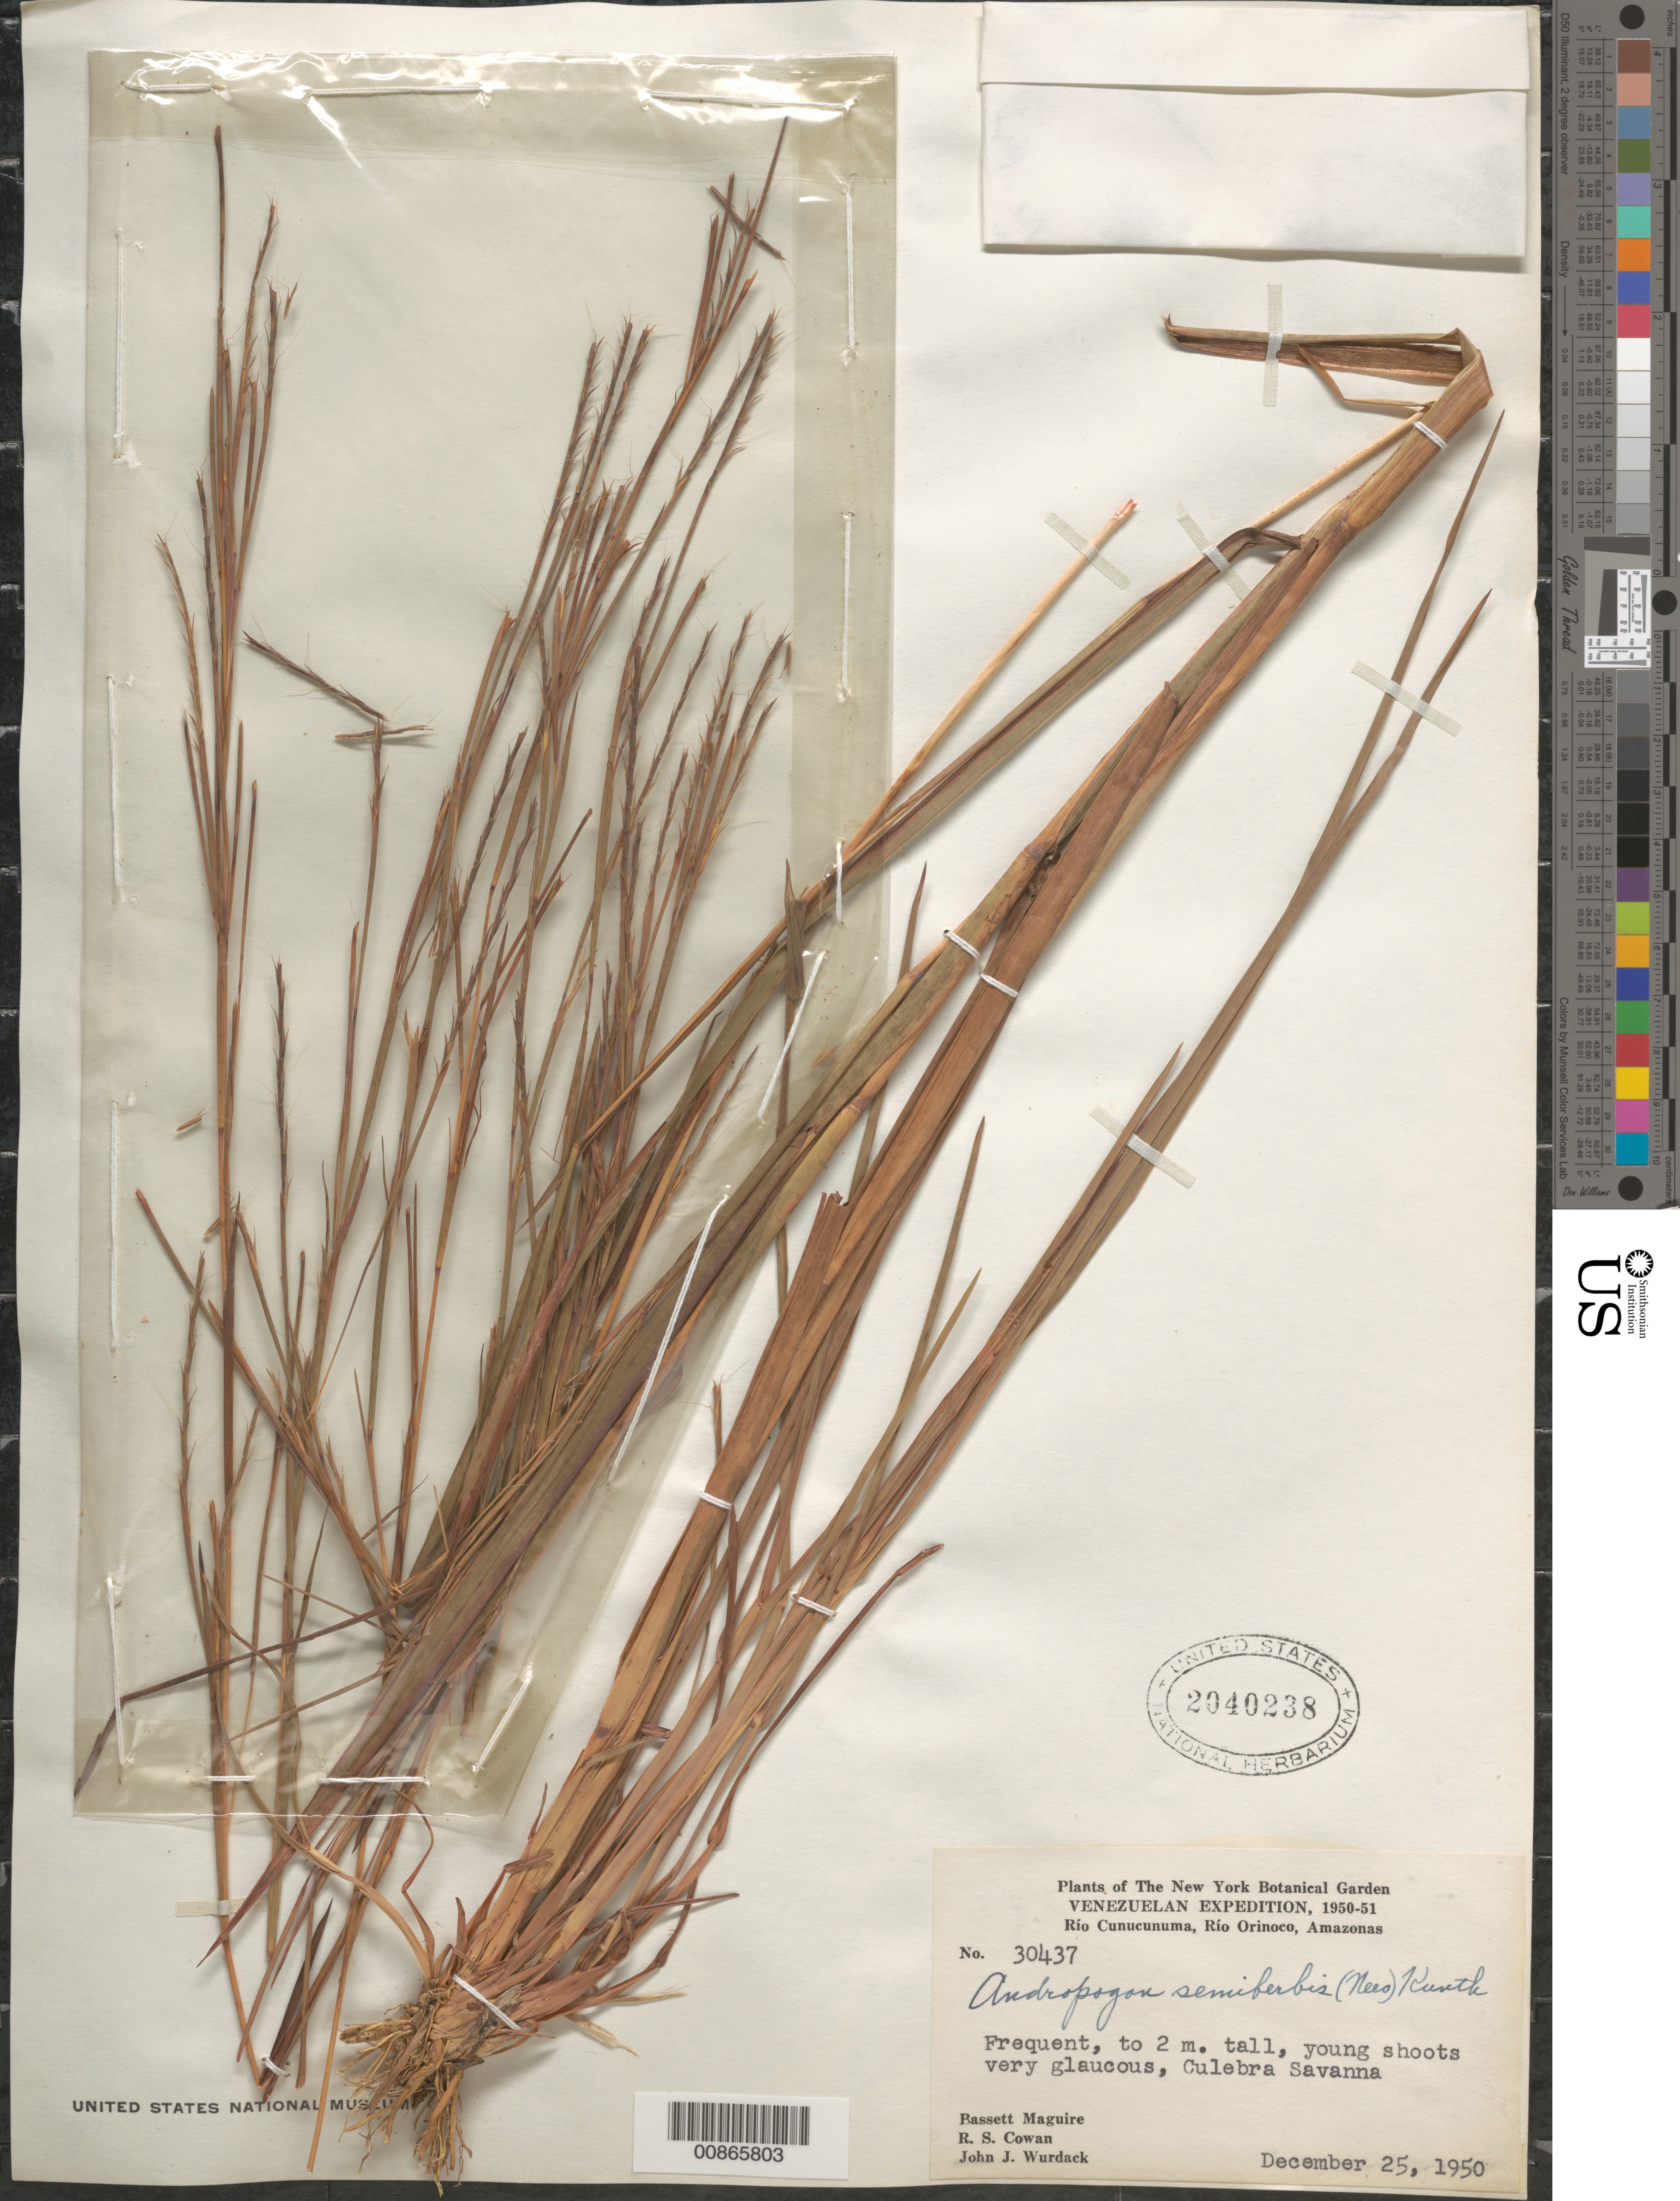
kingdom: Plantae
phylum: Tracheophyta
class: Liliopsida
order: Poales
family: Poaceae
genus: Schizachyrium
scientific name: Schizachyrium hirtiflorum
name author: Nees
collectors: B. Maguire, R. S. Cowan & J. J. Wurdack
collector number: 30437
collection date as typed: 25-Dec-50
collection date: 1950-12-25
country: Venezuela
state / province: Amazonas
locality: Río Cunucunuma, Río Orinoco, Culebra Savanna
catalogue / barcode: US 2040238